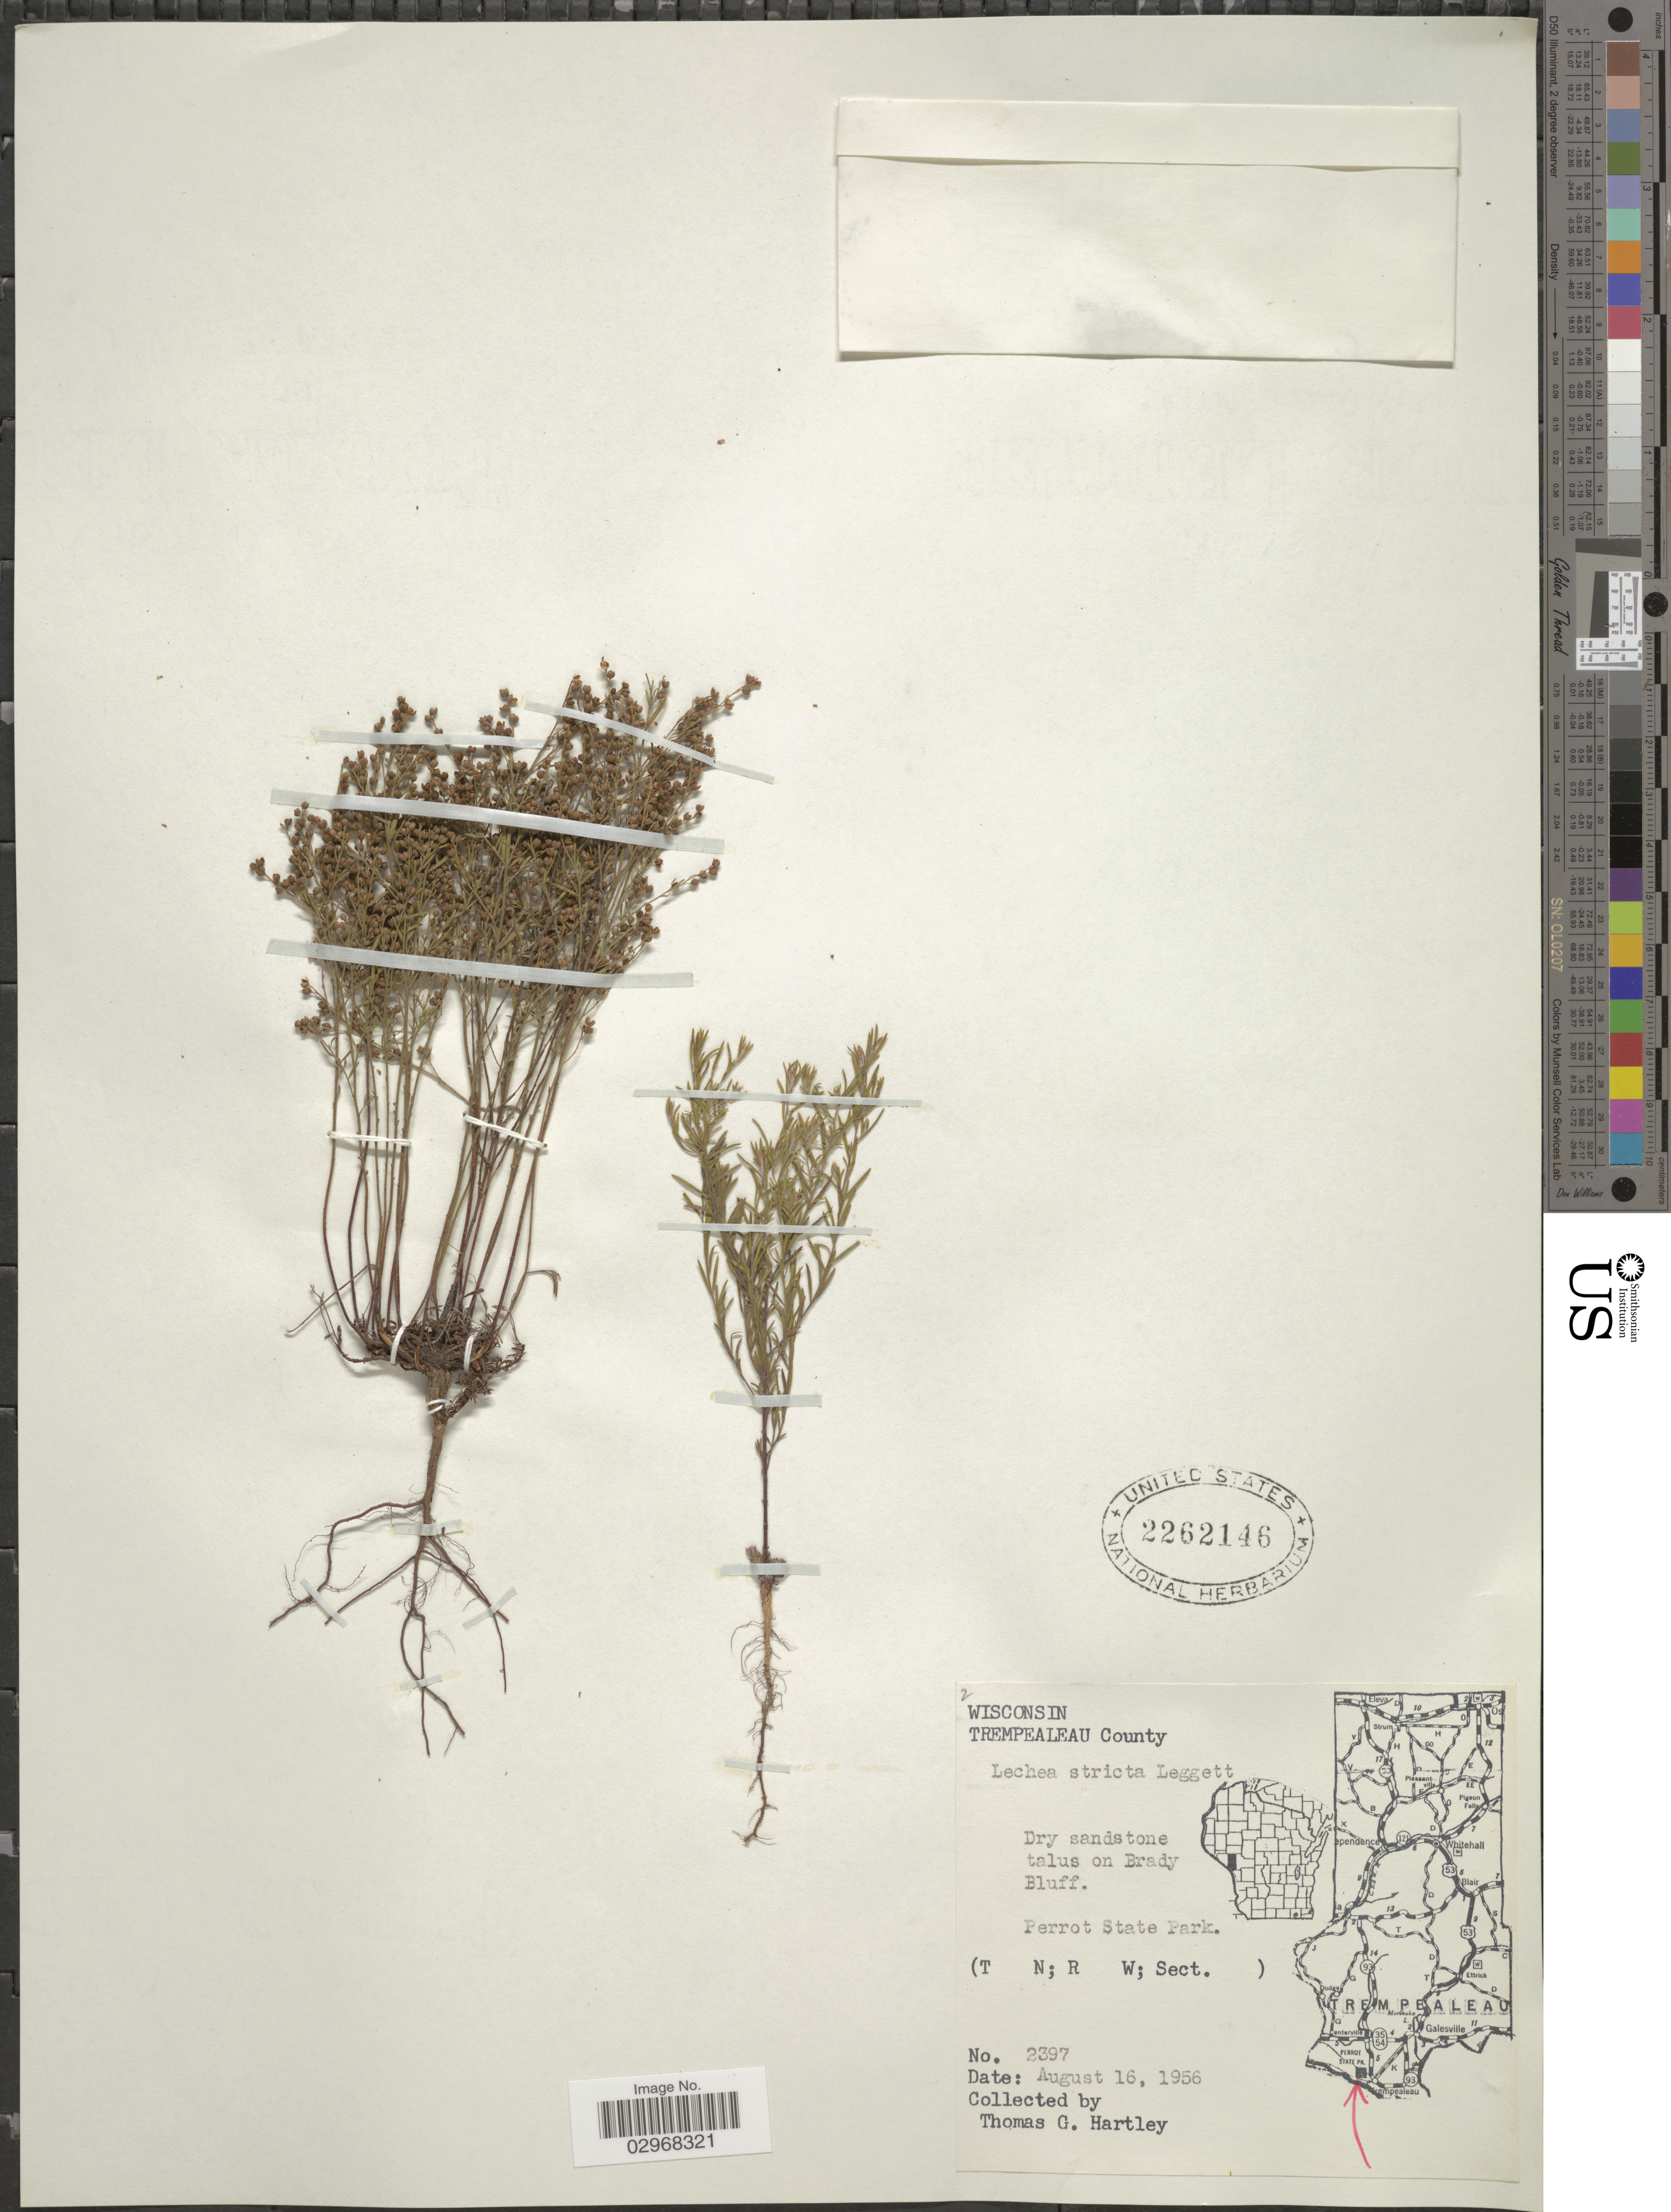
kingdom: Plantae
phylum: Tracheophyta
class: Magnoliopsida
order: Malvales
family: Cistaceae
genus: Lechea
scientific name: Lechea stricta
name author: Legg.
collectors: T. G. Hartley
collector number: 2397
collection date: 1956-08-16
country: United States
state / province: Wisconsin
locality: Trempealeau County. Dry sandstone talus on Brady Bluff. Perrot State Park.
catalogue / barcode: US 2262146